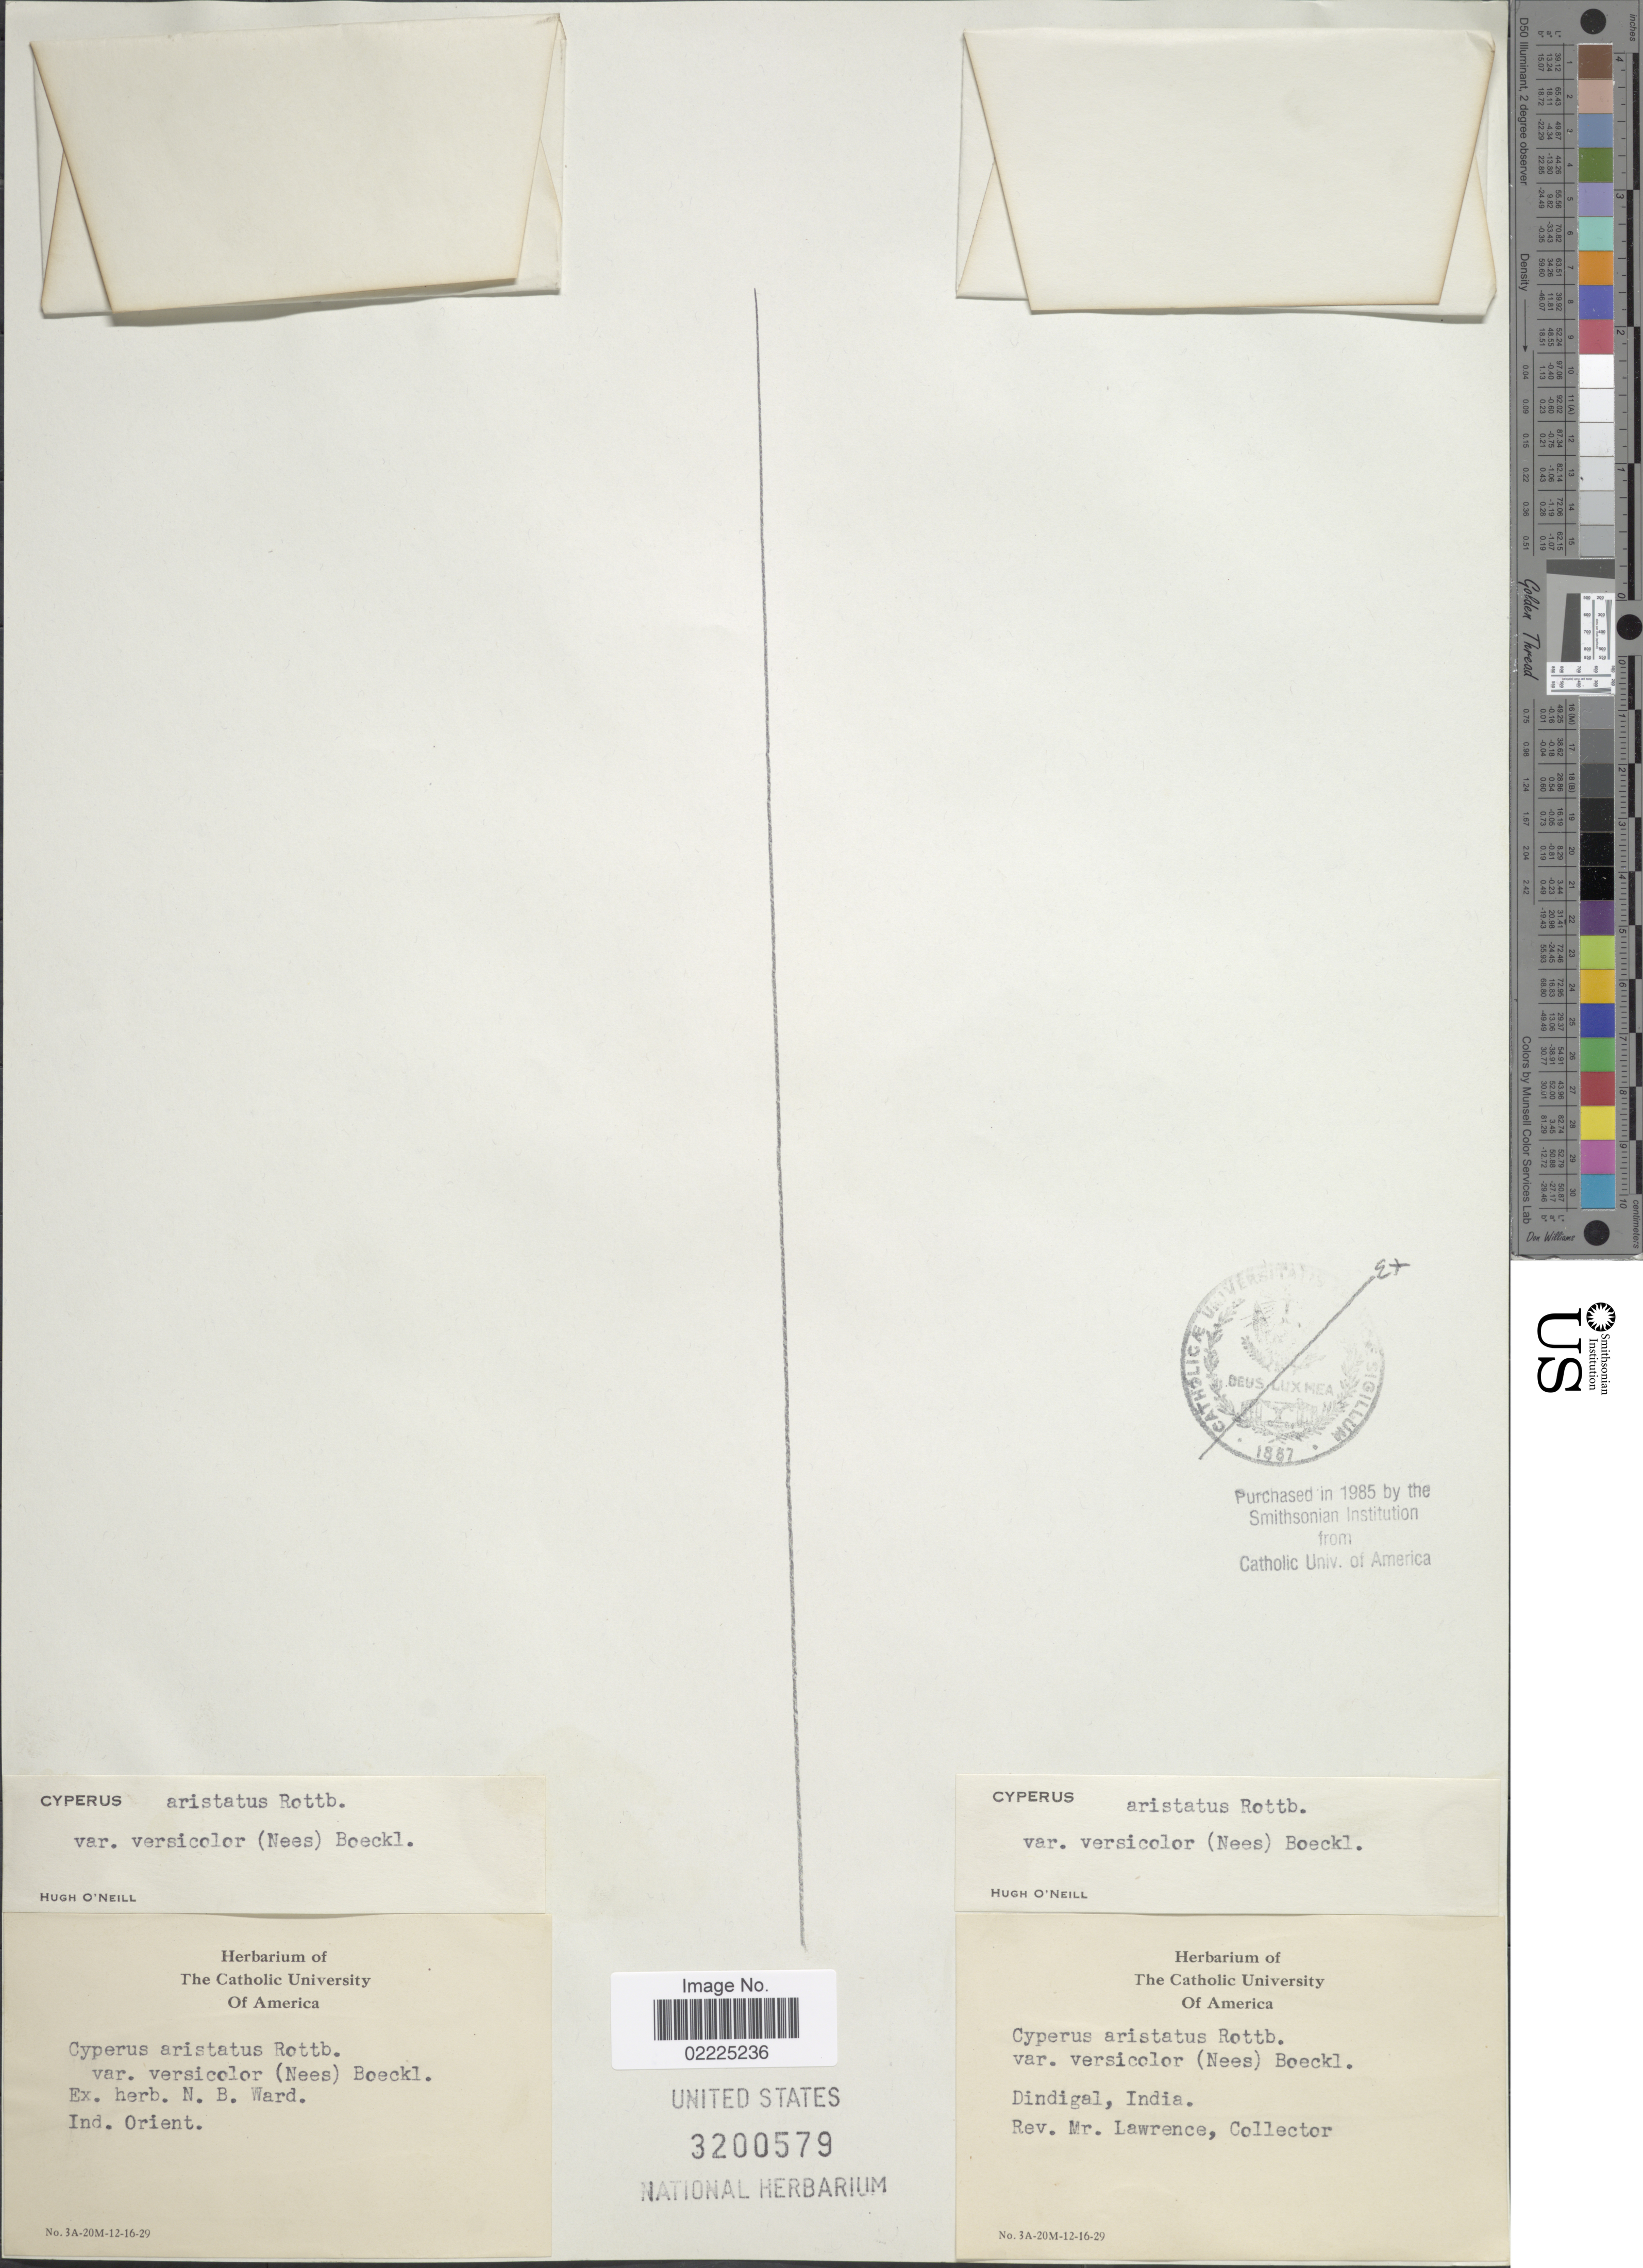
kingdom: Plantae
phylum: Tracheophyta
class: Liliopsida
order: Poales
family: Cyperaceae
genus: Cyperus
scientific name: Cyperus squarrosus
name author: L.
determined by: Strong, Mark T., (BOT), Smithsonian Institution - National Museum of Natural History (UNITED STATES)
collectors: ex Herb. N. B. Ward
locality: Ind. Orient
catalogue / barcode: US 3200579